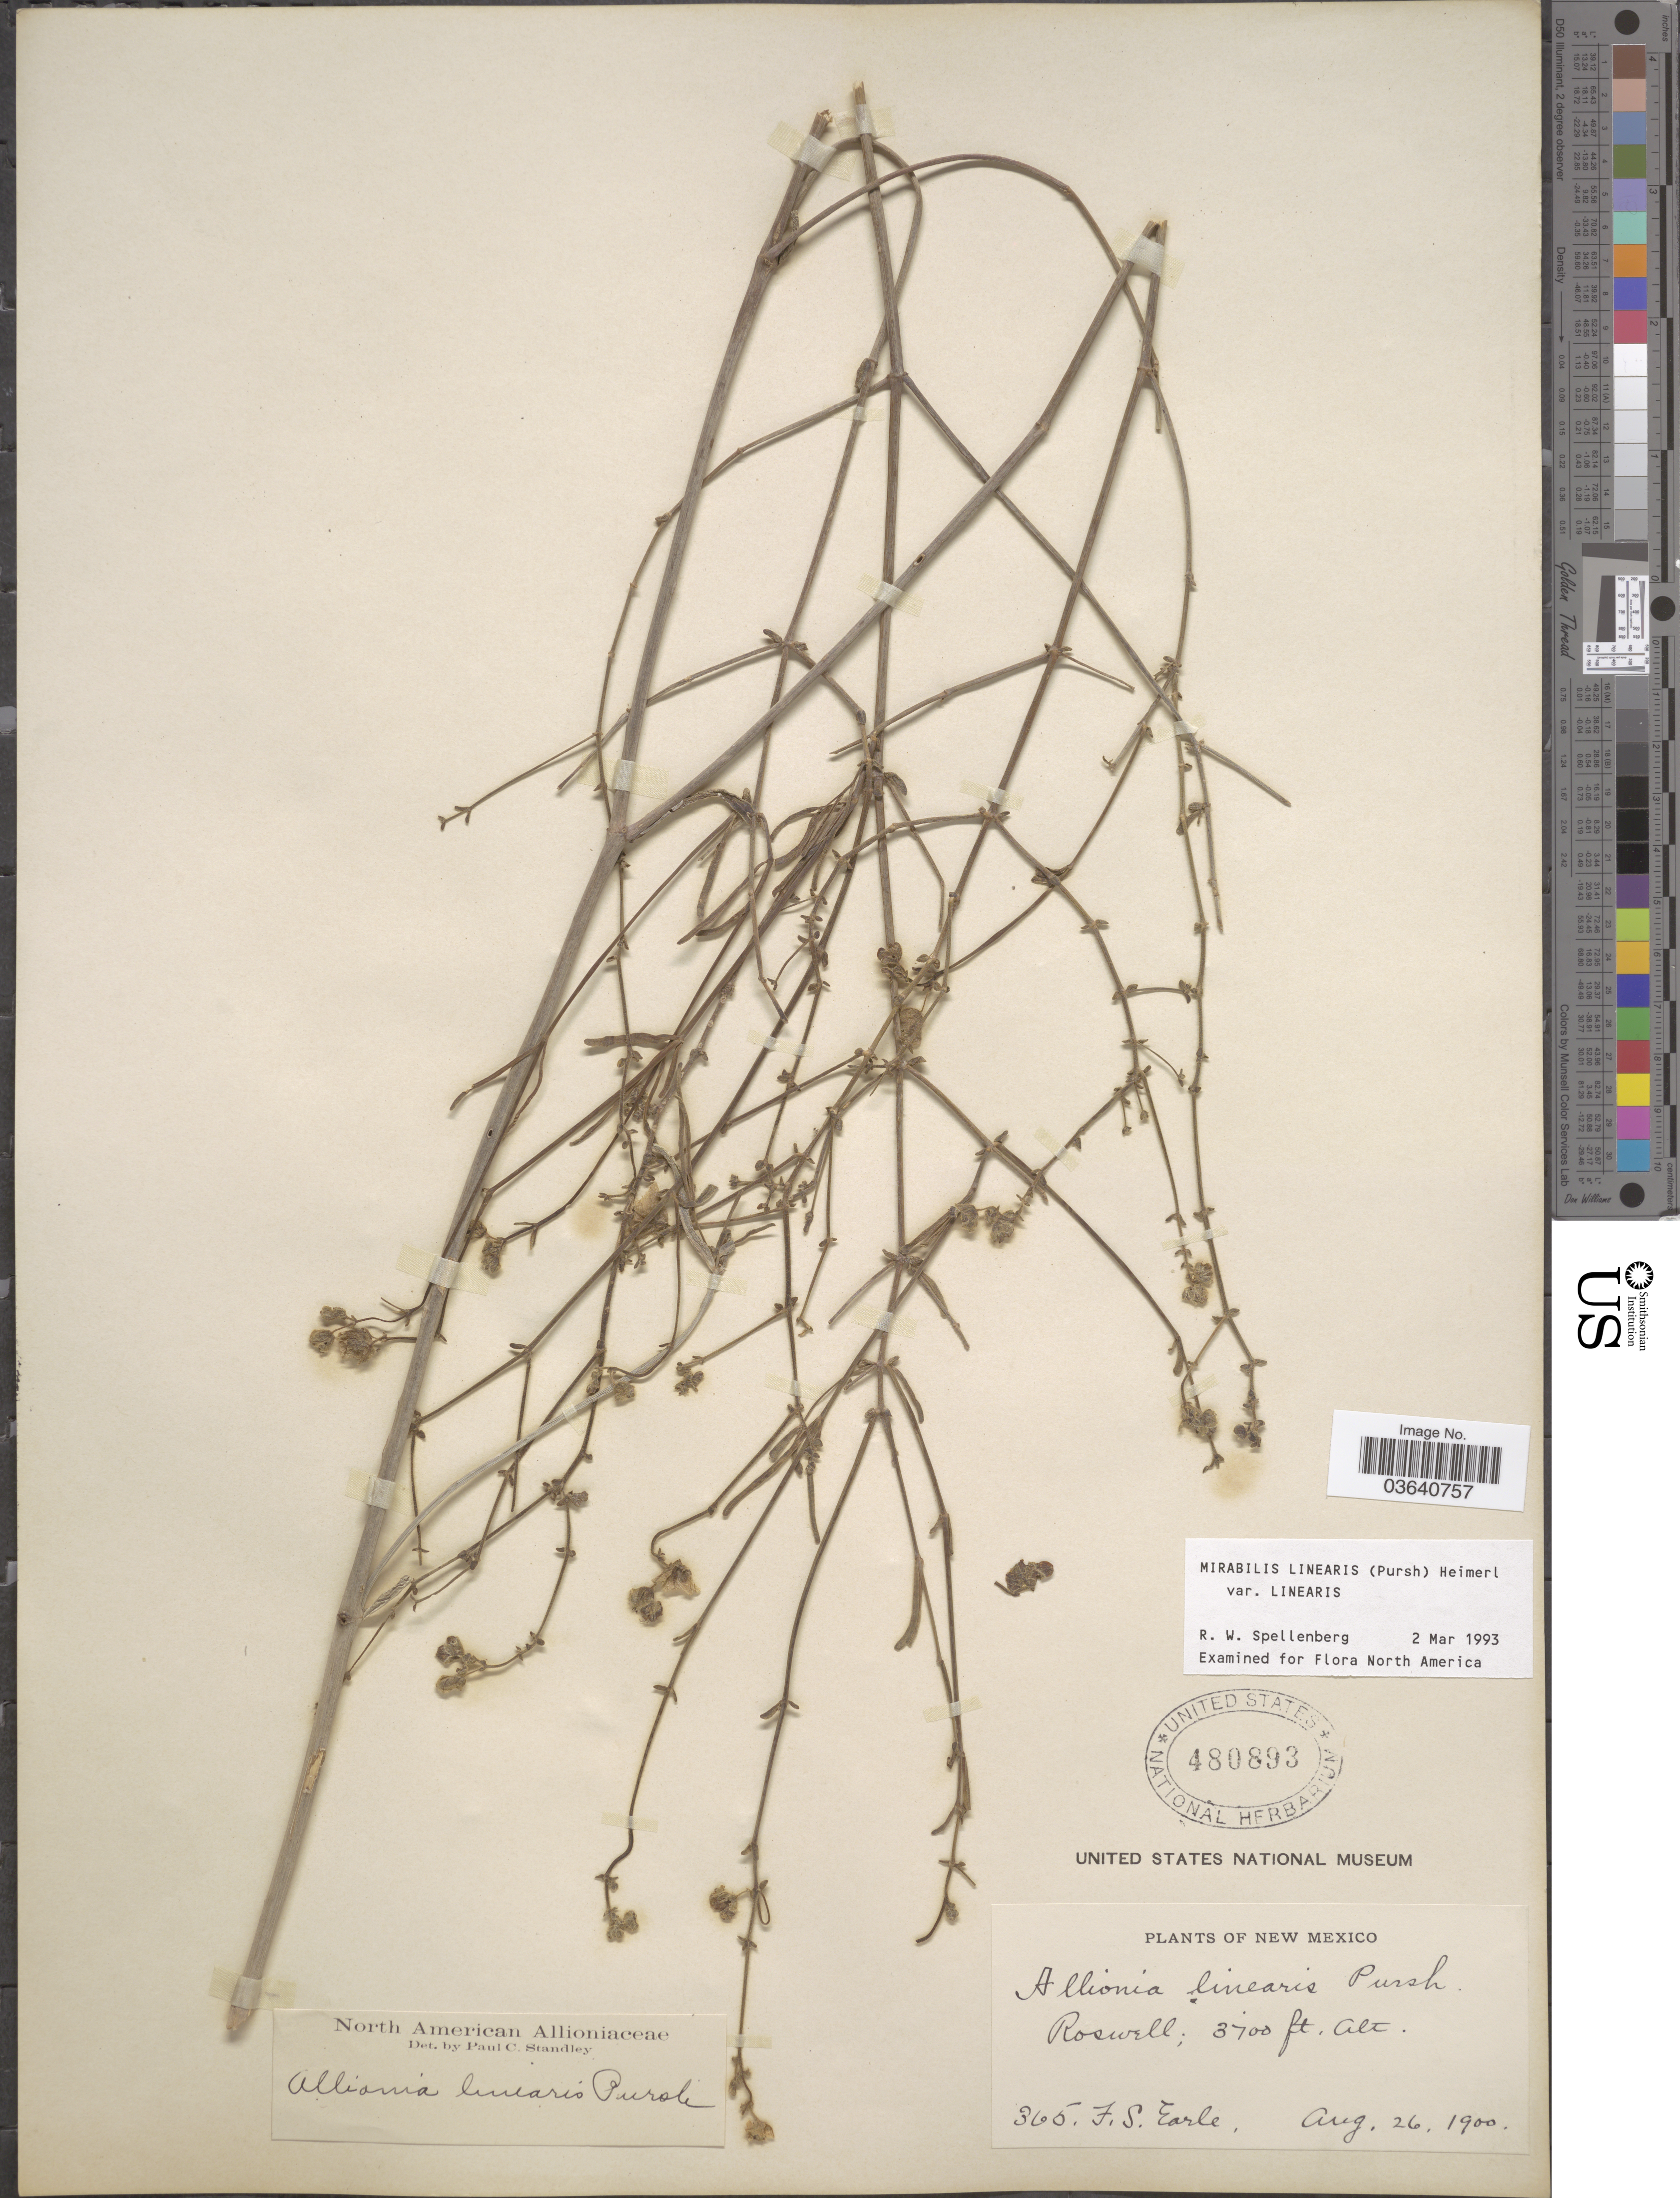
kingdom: Plantae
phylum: Tracheophyta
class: Magnoliopsida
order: Caryophyllales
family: Nyctaginaceae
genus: Mirabilis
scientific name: Mirabilis linearis var. linearis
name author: (Pursh) Heimerl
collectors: F. S. Earle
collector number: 365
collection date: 1900-08-26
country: United States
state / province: New Mexico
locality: Roswell.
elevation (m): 1128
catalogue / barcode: US 480893